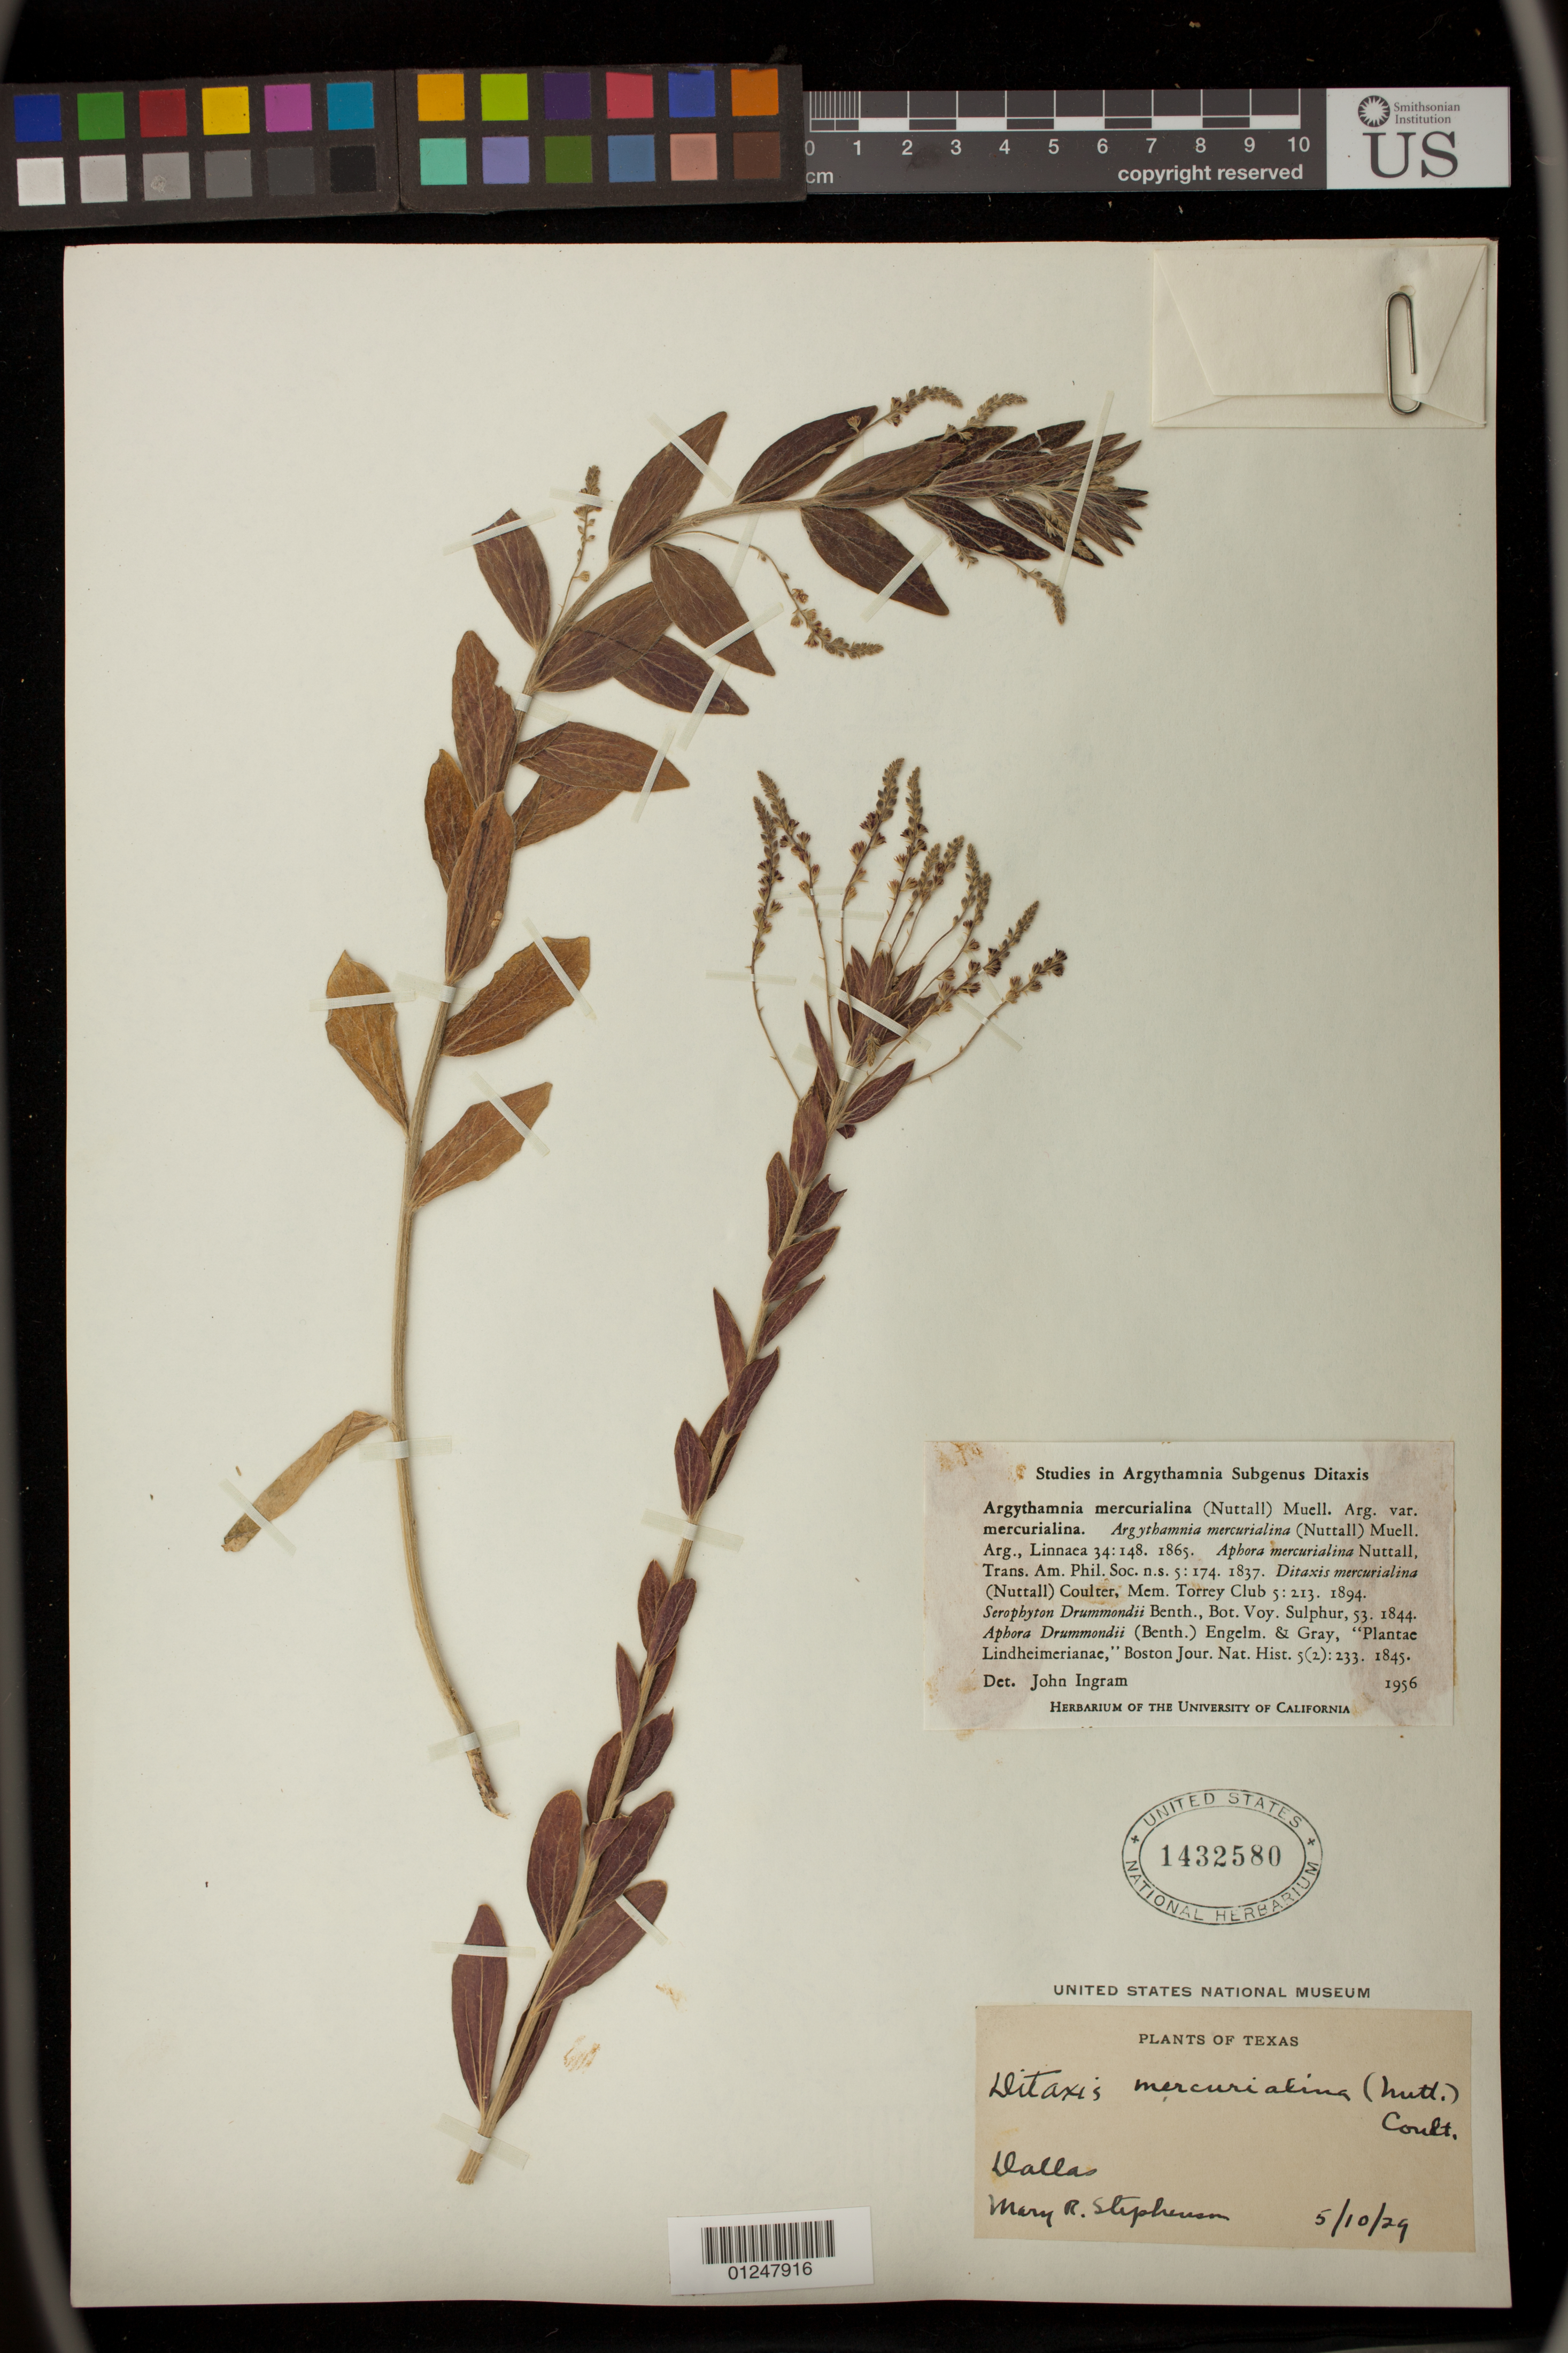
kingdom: Plantae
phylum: Tracheophyta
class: Magnoliopsida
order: Malpighiales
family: Euphorbiaceae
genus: Argythamnia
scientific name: Argythamnia mercurialina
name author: (Nutt.) Müll. Arg.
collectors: M. R. Stephenson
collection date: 1929-05-10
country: United States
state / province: Texas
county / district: Dallas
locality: Dallas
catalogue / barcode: US 1432580